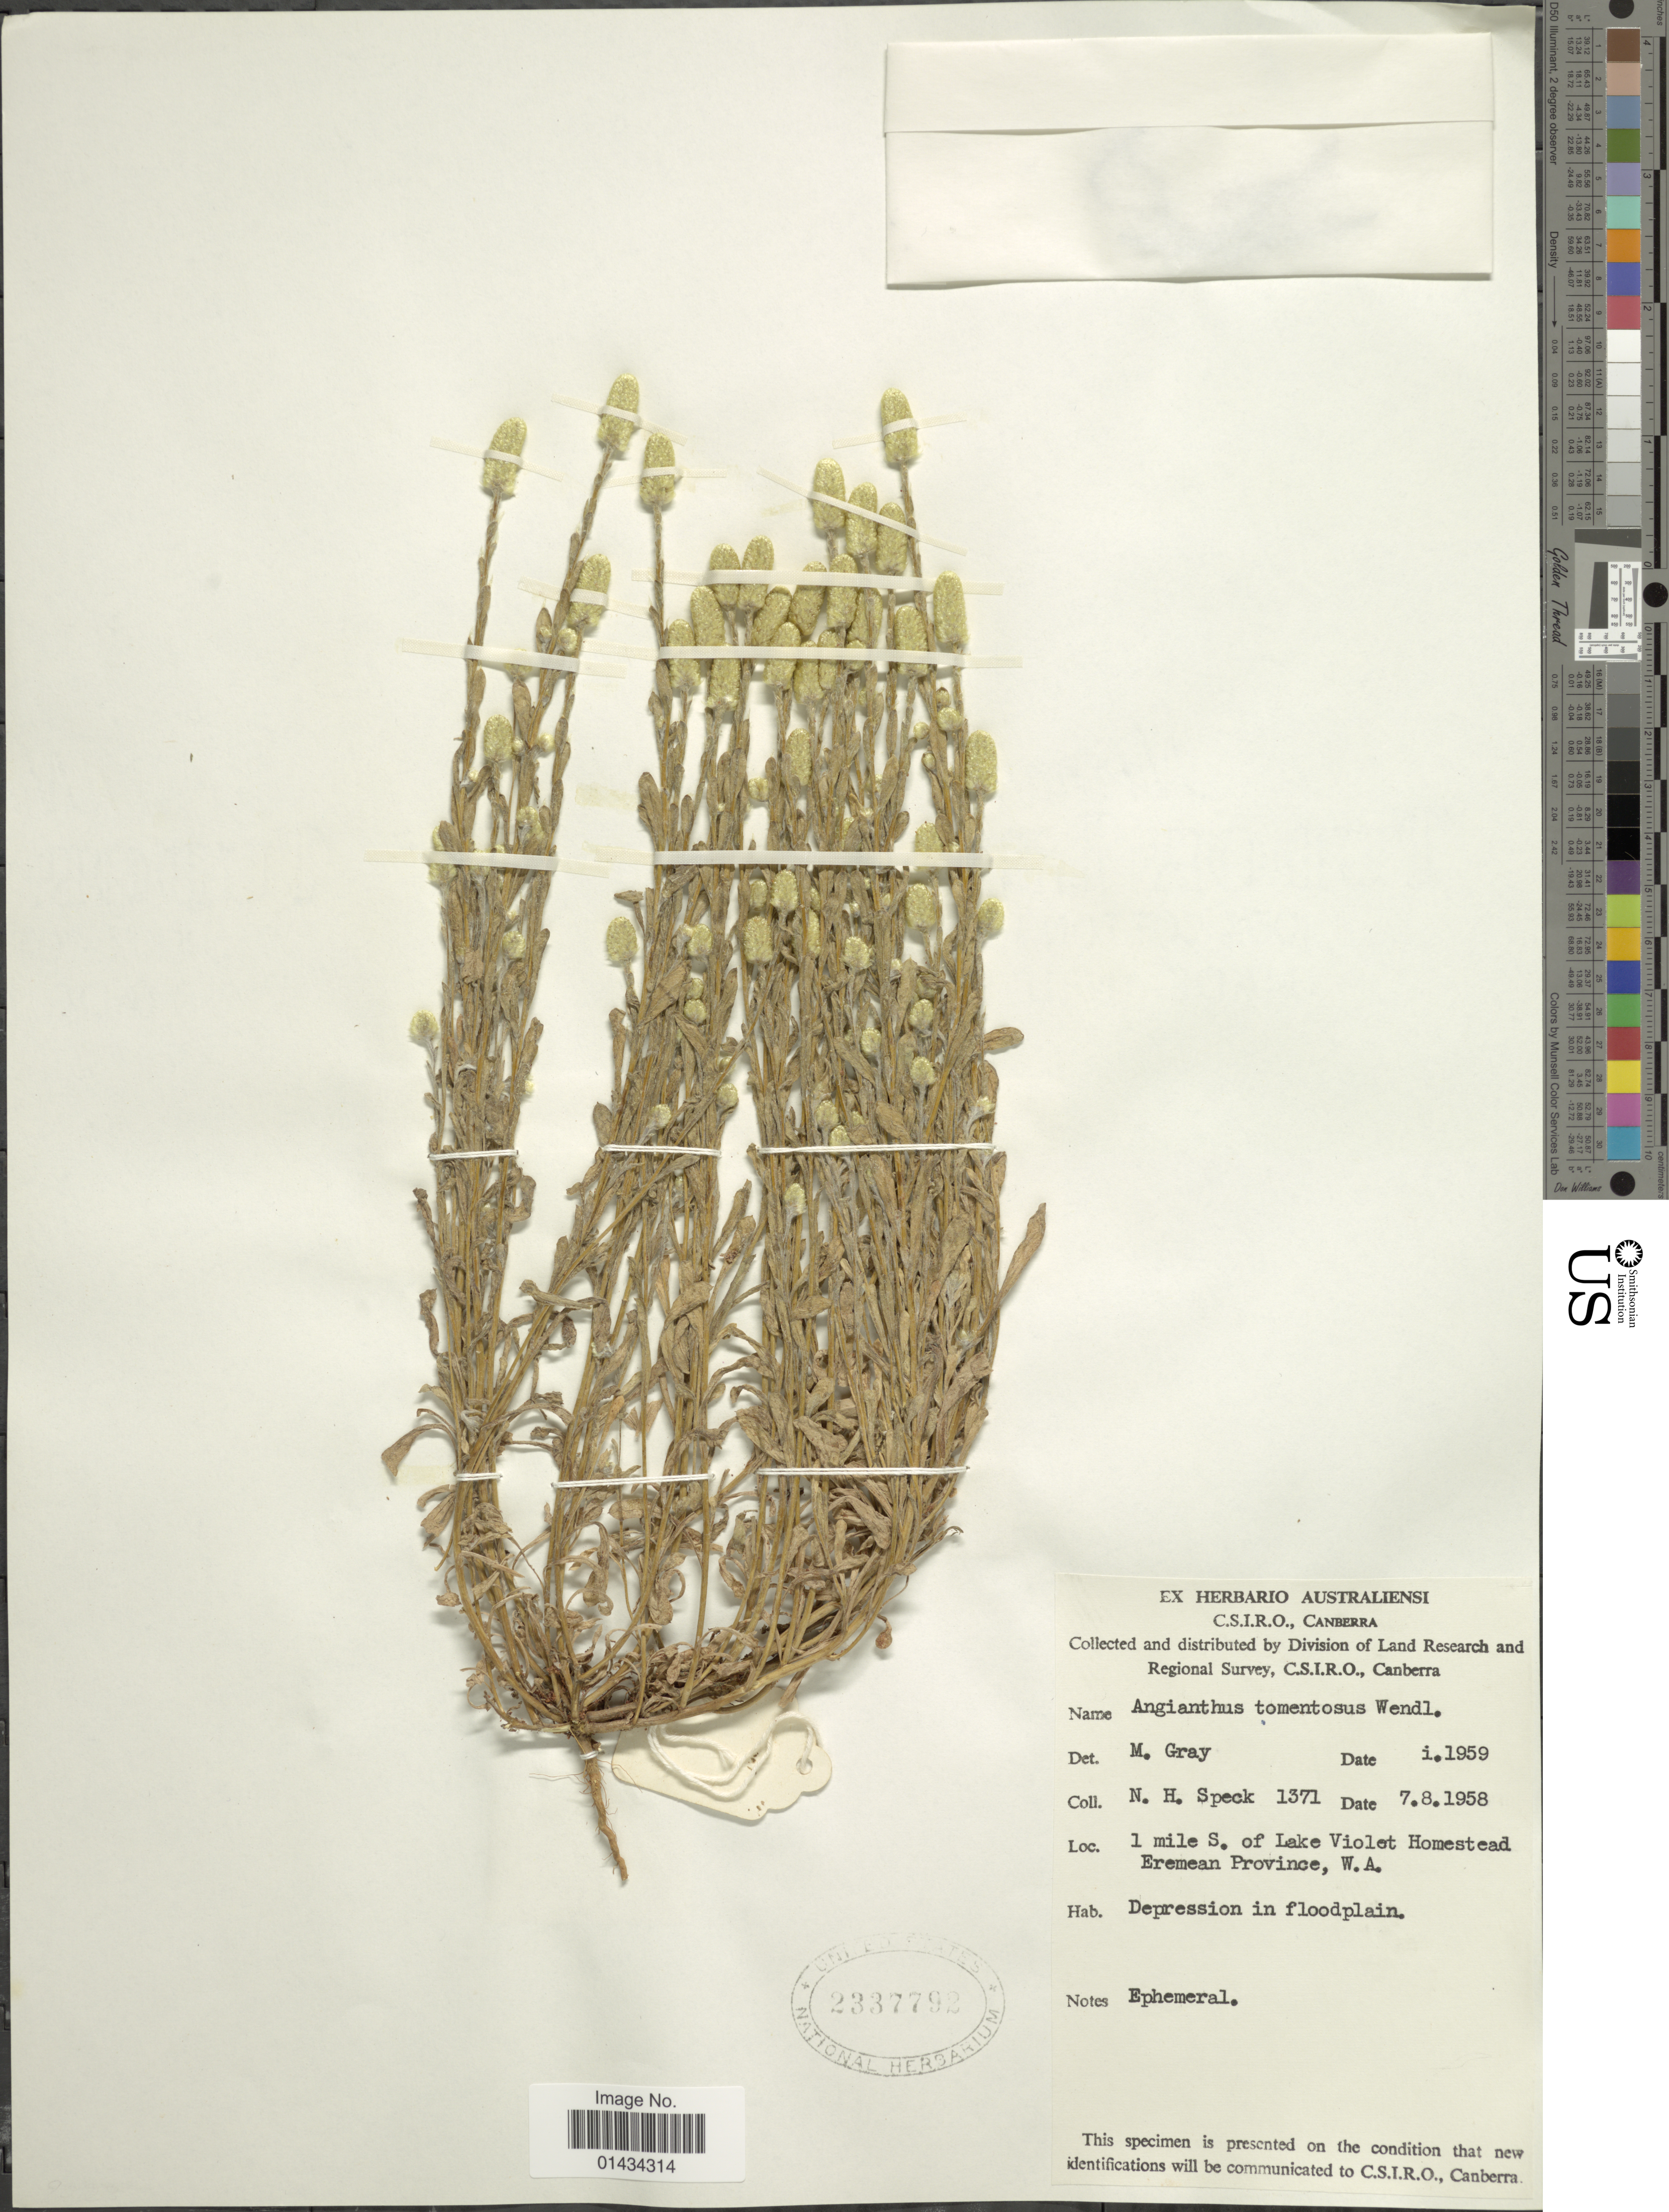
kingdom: Plantae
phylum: Tracheophyta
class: Magnoliopsida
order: Asterales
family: Asteraceae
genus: Angianthus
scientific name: Angianthus tomentosus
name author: J.C. Wendl.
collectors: N. Speck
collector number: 1371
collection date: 1959-01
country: Australia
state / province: Western Australia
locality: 1 mile S. of Lake Violet Homestead, Eremean Province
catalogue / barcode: US 2337792